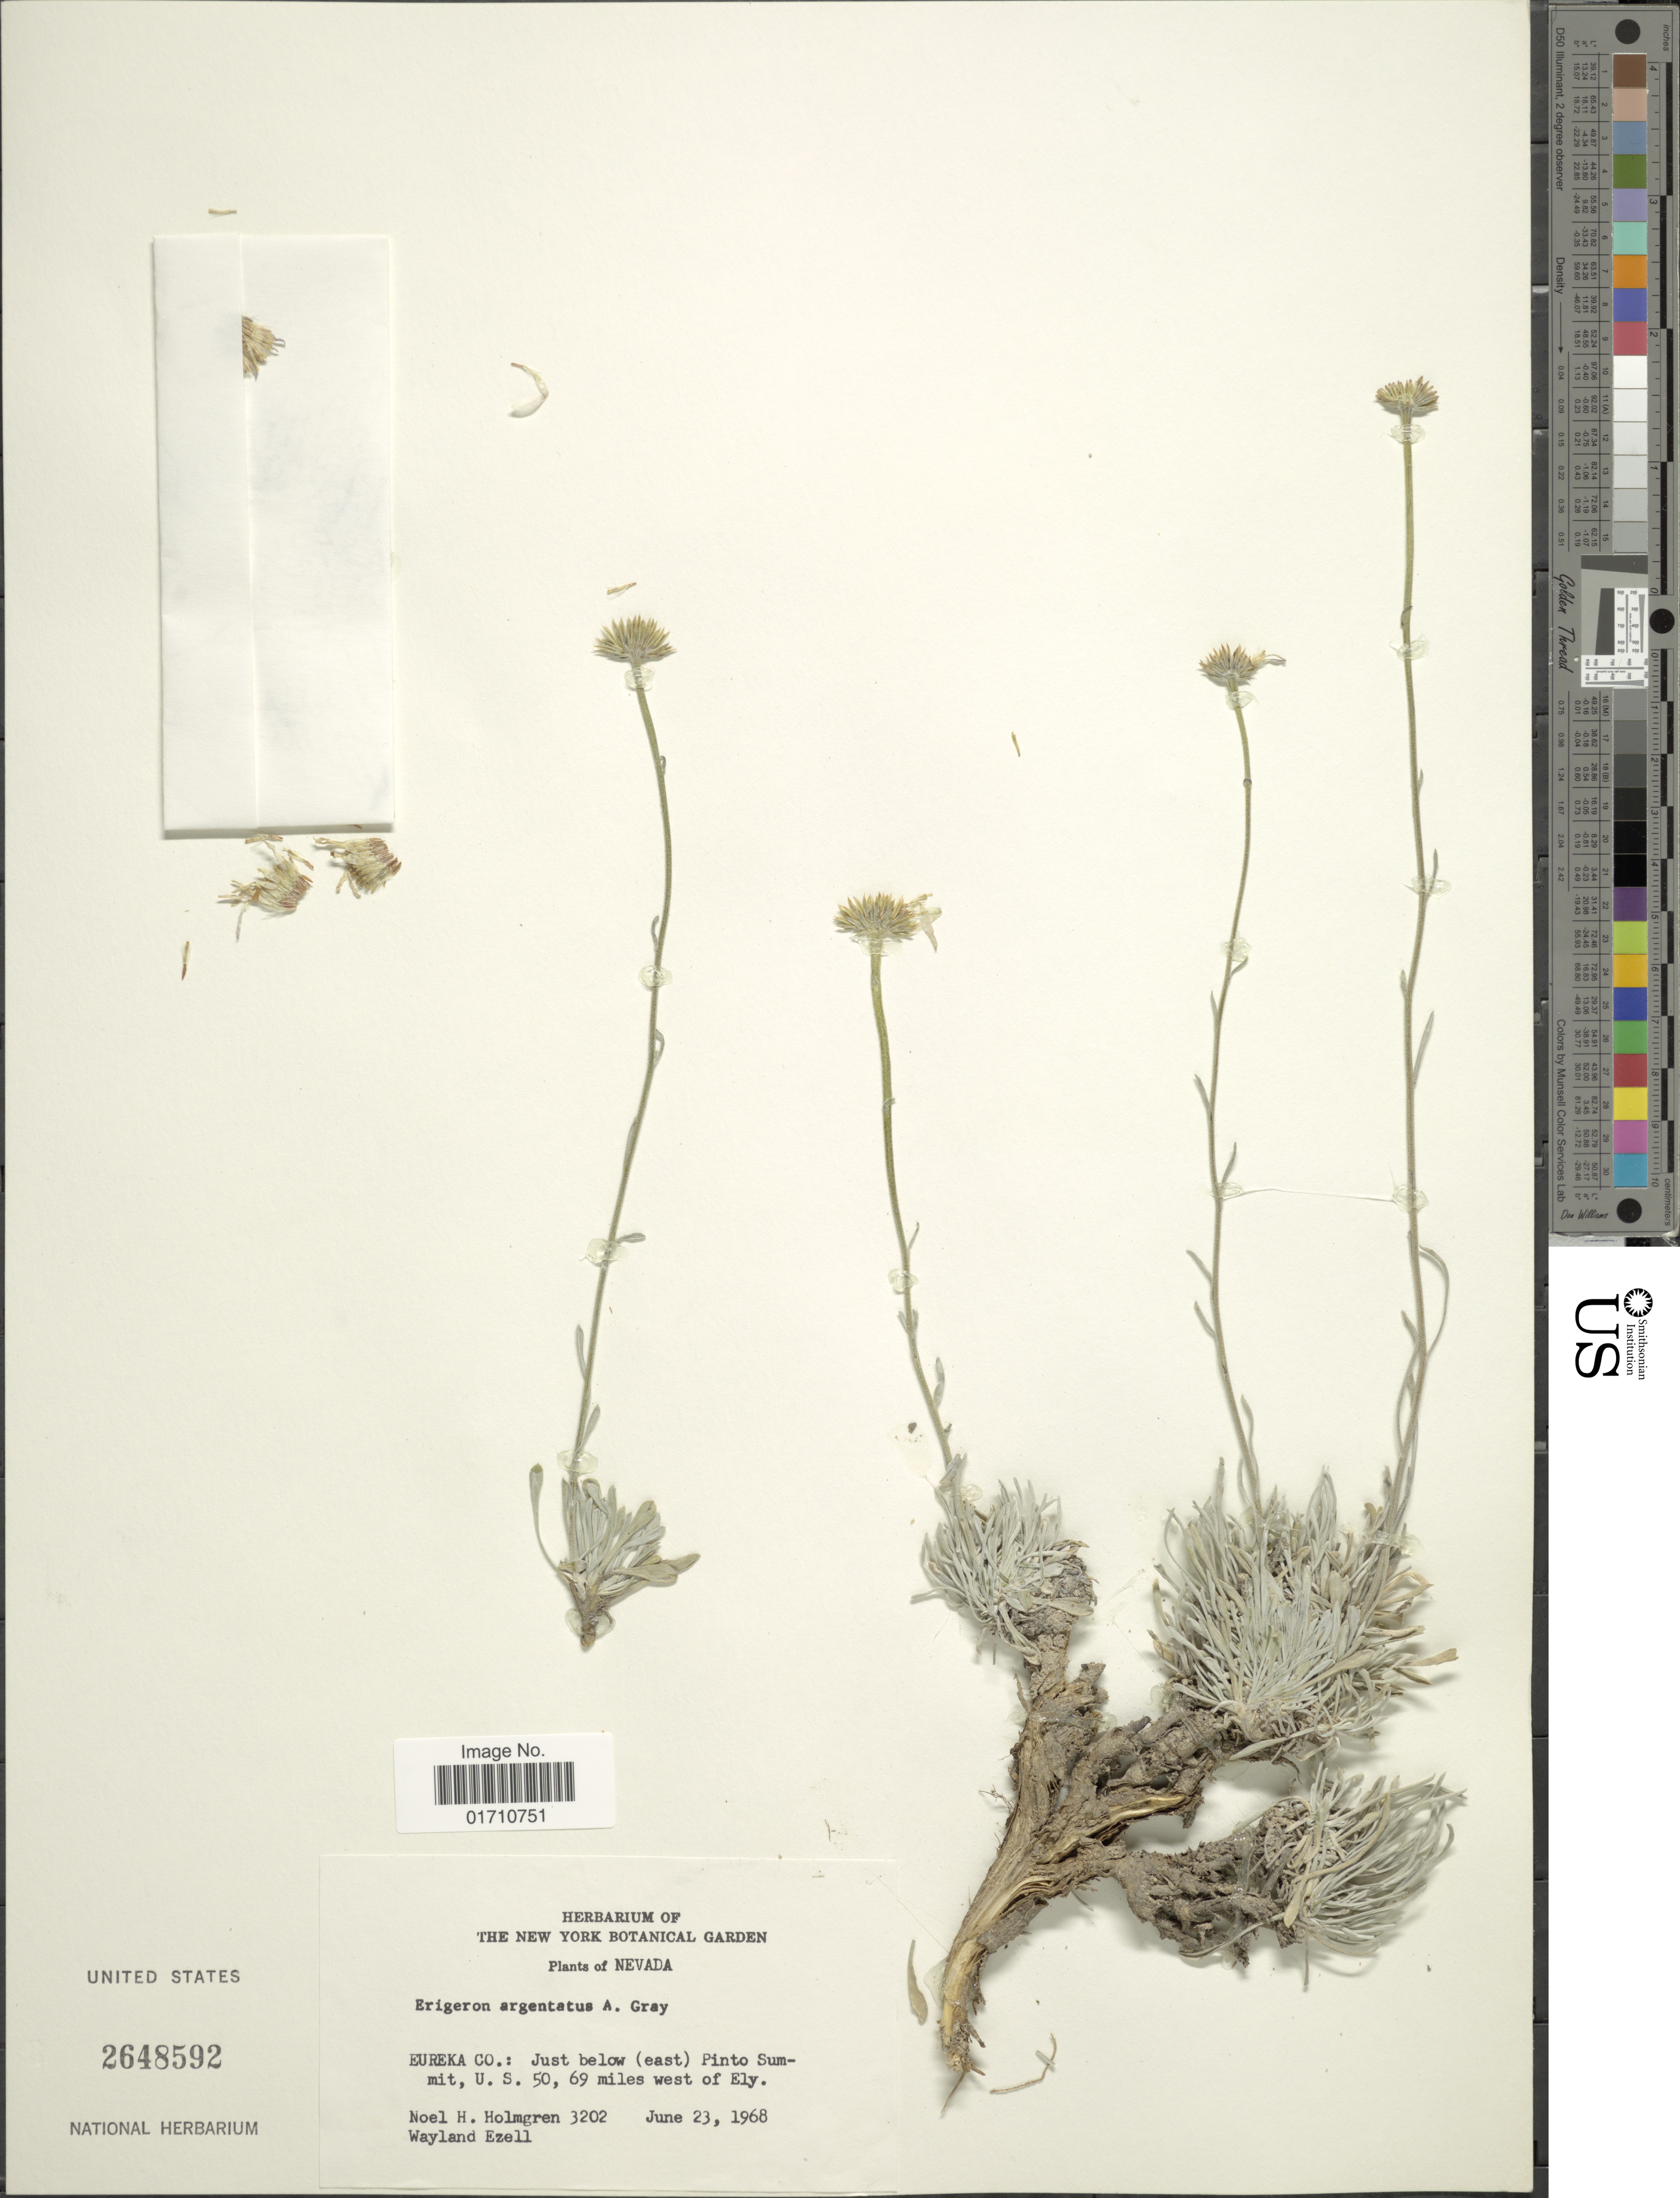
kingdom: Plantae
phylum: Tracheophyta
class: Magnoliopsida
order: Asterales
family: Asteraceae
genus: Erigeron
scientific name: Erigeron argentatus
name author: A. Gray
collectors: N. H. Holmgren & W. Ezell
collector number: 3202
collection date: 1968-06-23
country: United States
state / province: Nevada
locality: Eureka Co.: Just below (east) Pinto Summit, U.S. 50, 69 miles west of Ely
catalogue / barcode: US 2648592